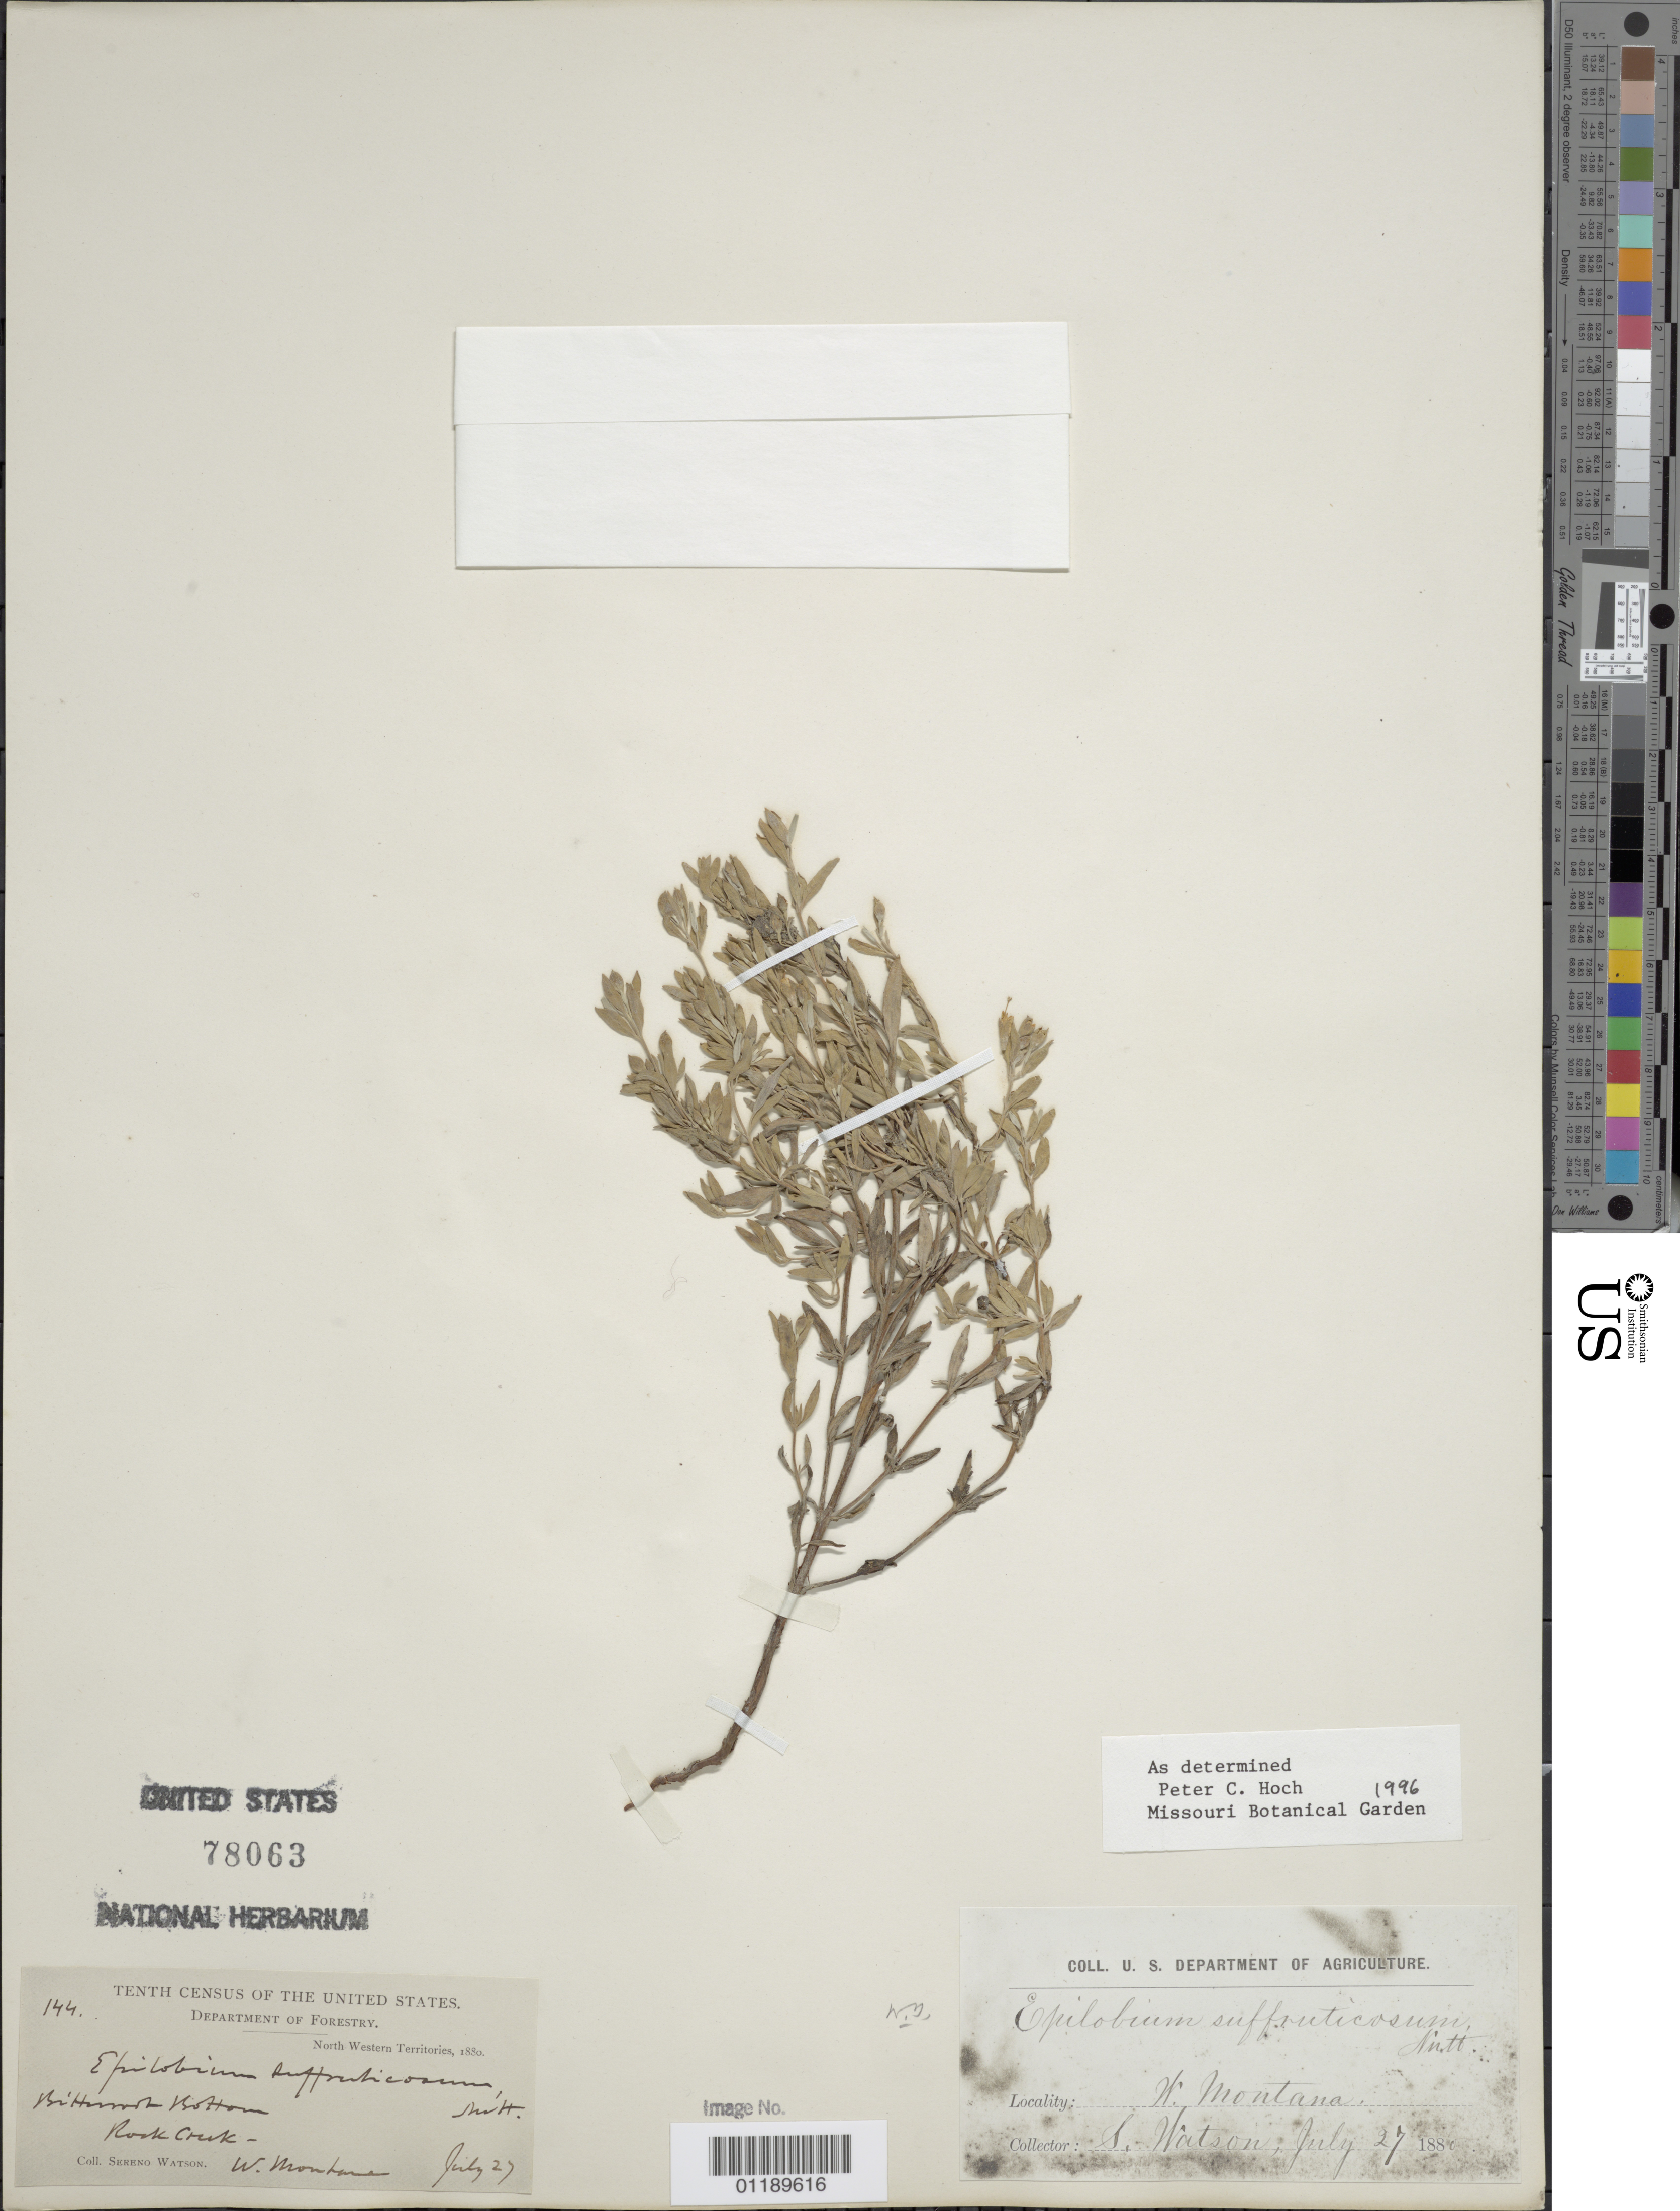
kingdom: Plantae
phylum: Tracheophyta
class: Magnoliopsida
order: Myrtales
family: Onagraceae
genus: Epilobium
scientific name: Epilobium suffruticosum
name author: Nutt. ex Torr. & A. Gray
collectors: S. Watson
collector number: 144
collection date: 1880-07-27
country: United States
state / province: Montana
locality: Bitterroot Valley, Rock Creek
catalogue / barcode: US 78063